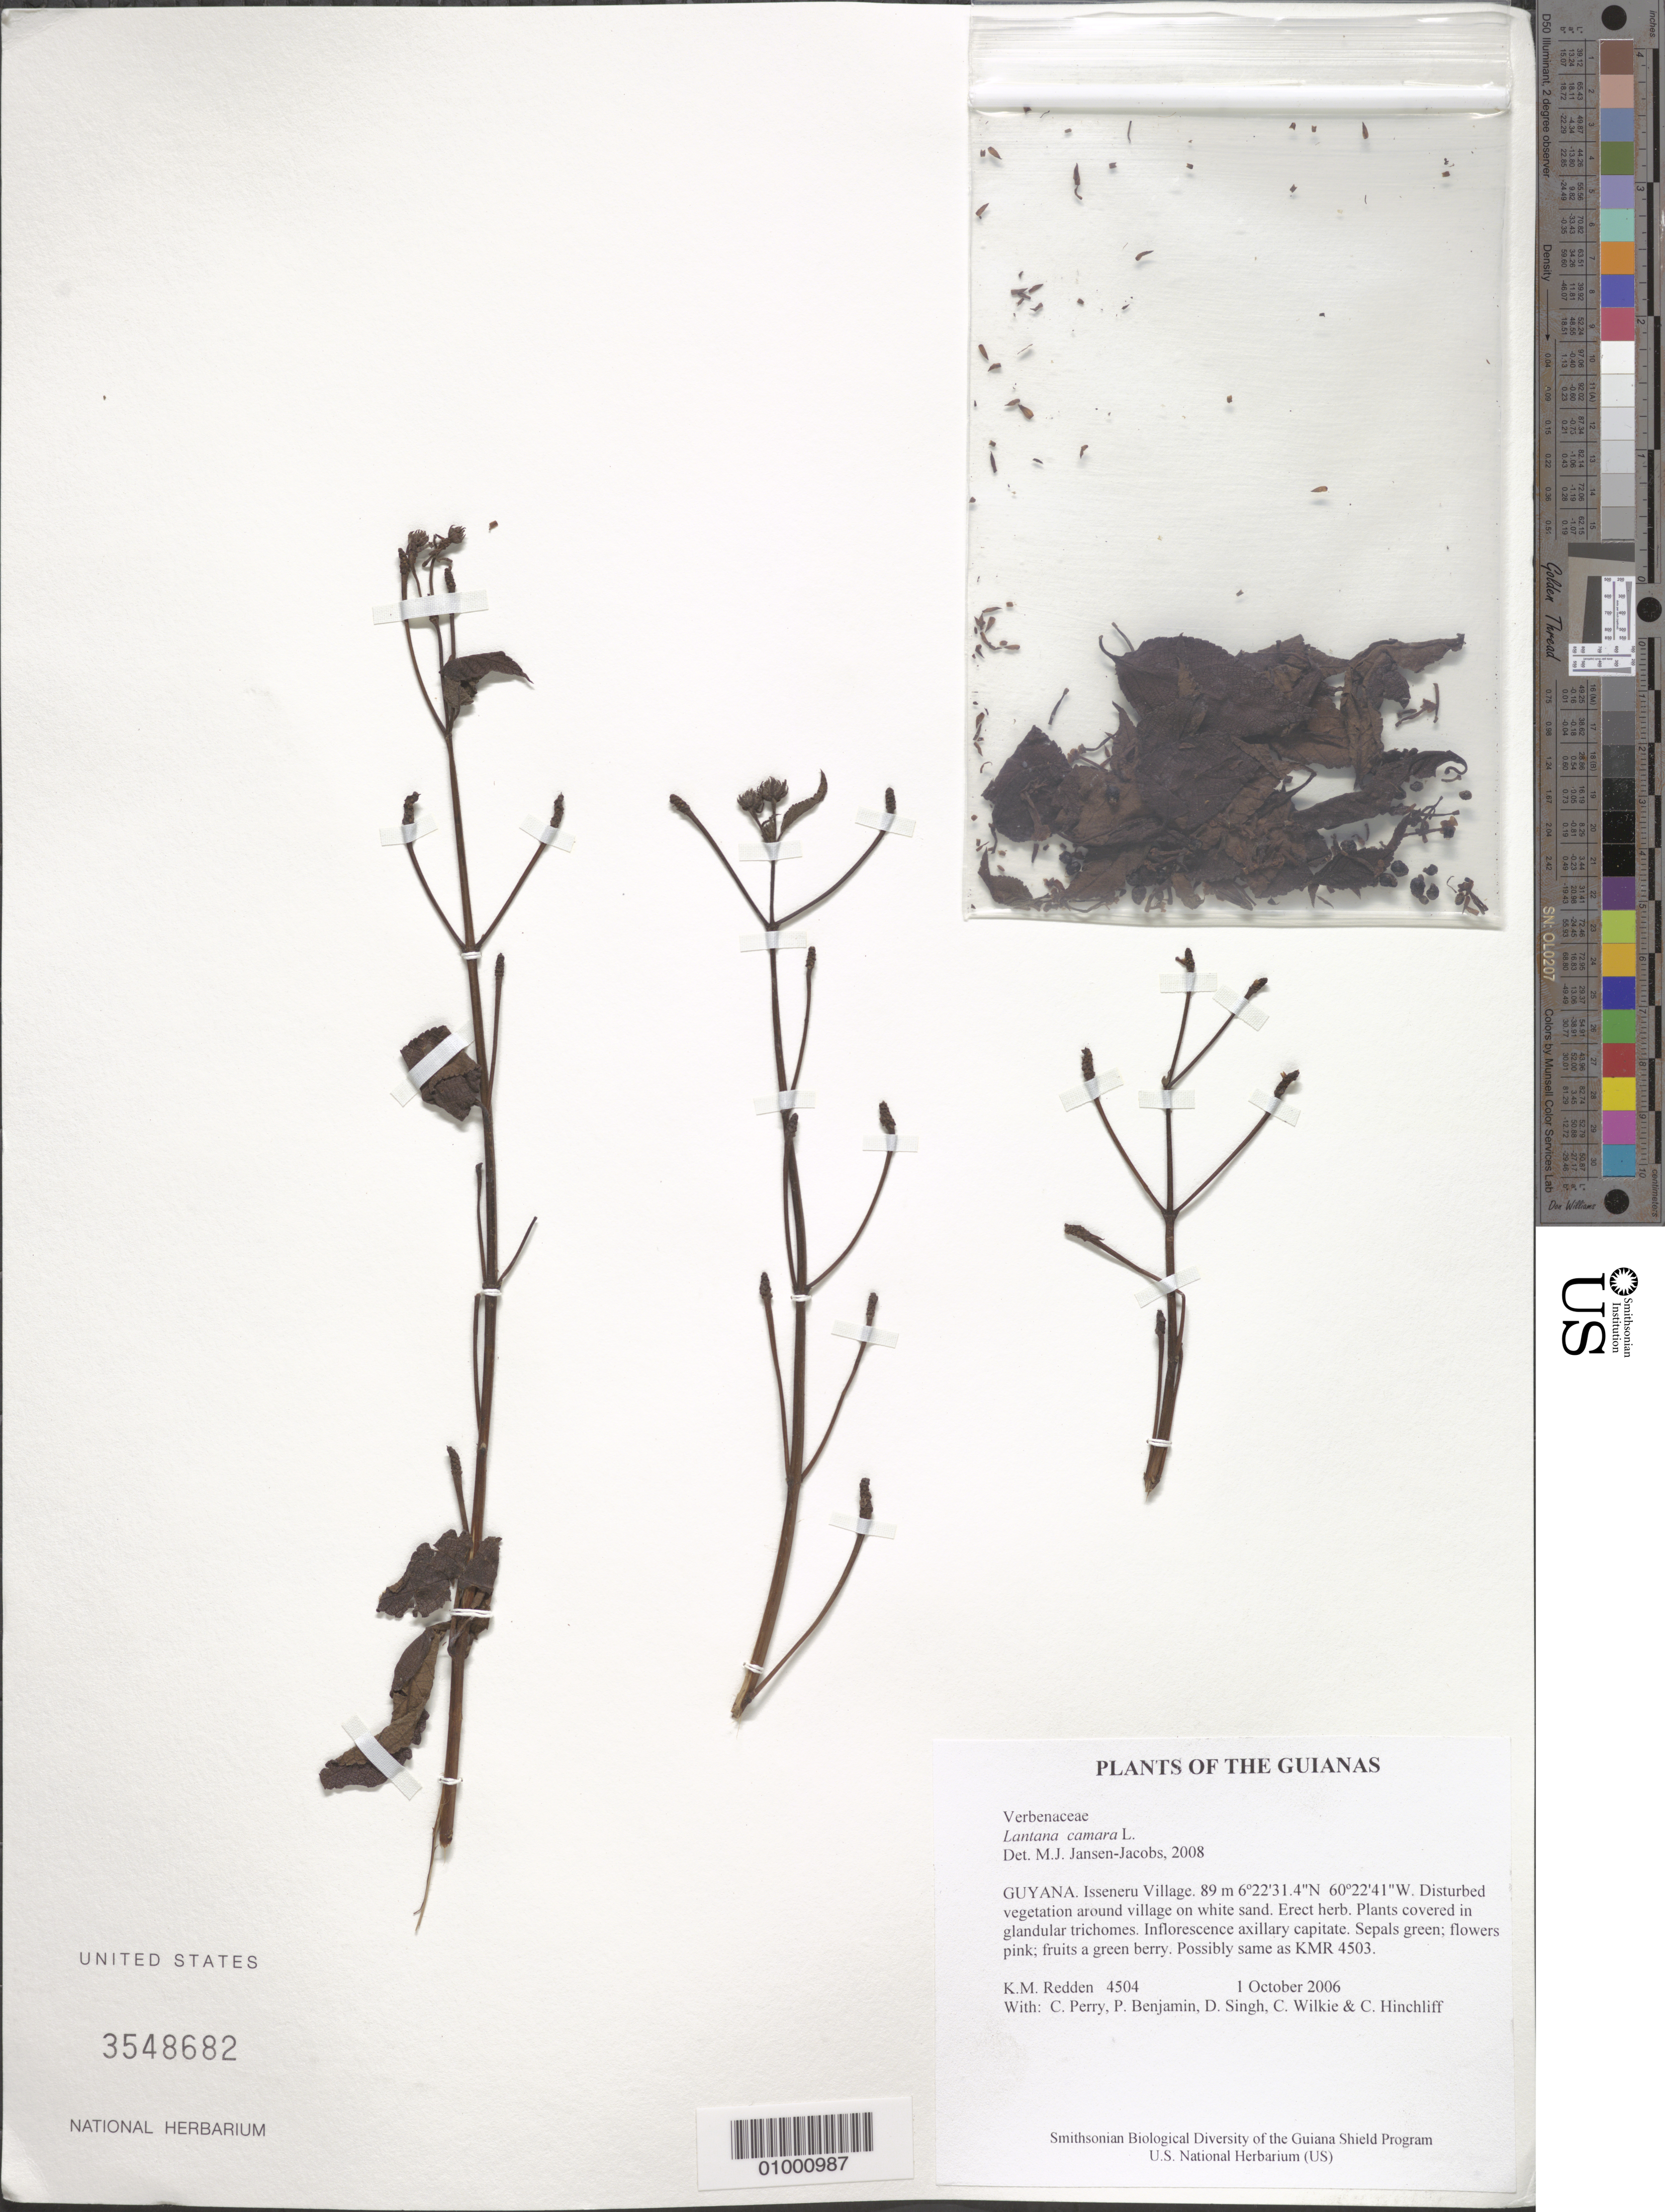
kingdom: Plantae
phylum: Tracheophyta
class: Magnoliopsida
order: Lamiales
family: Verbenaceae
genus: Lantana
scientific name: Lantana camara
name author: L.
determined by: Jansen-Jacobs, M. J., (U), Nationaal Herbarium Nederland, Utrecht University branch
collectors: K. M. Redden, C. Perry, P. Benjamin, D. Singh, C. Wilkie & C. E. Hinchliff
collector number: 4504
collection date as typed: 1 October 2006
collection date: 2006-10-01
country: Guyana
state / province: Cuyuni-Mazaruni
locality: Isseneru Village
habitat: Disturbed vegetation around village on white sand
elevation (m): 89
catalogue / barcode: US 3548682